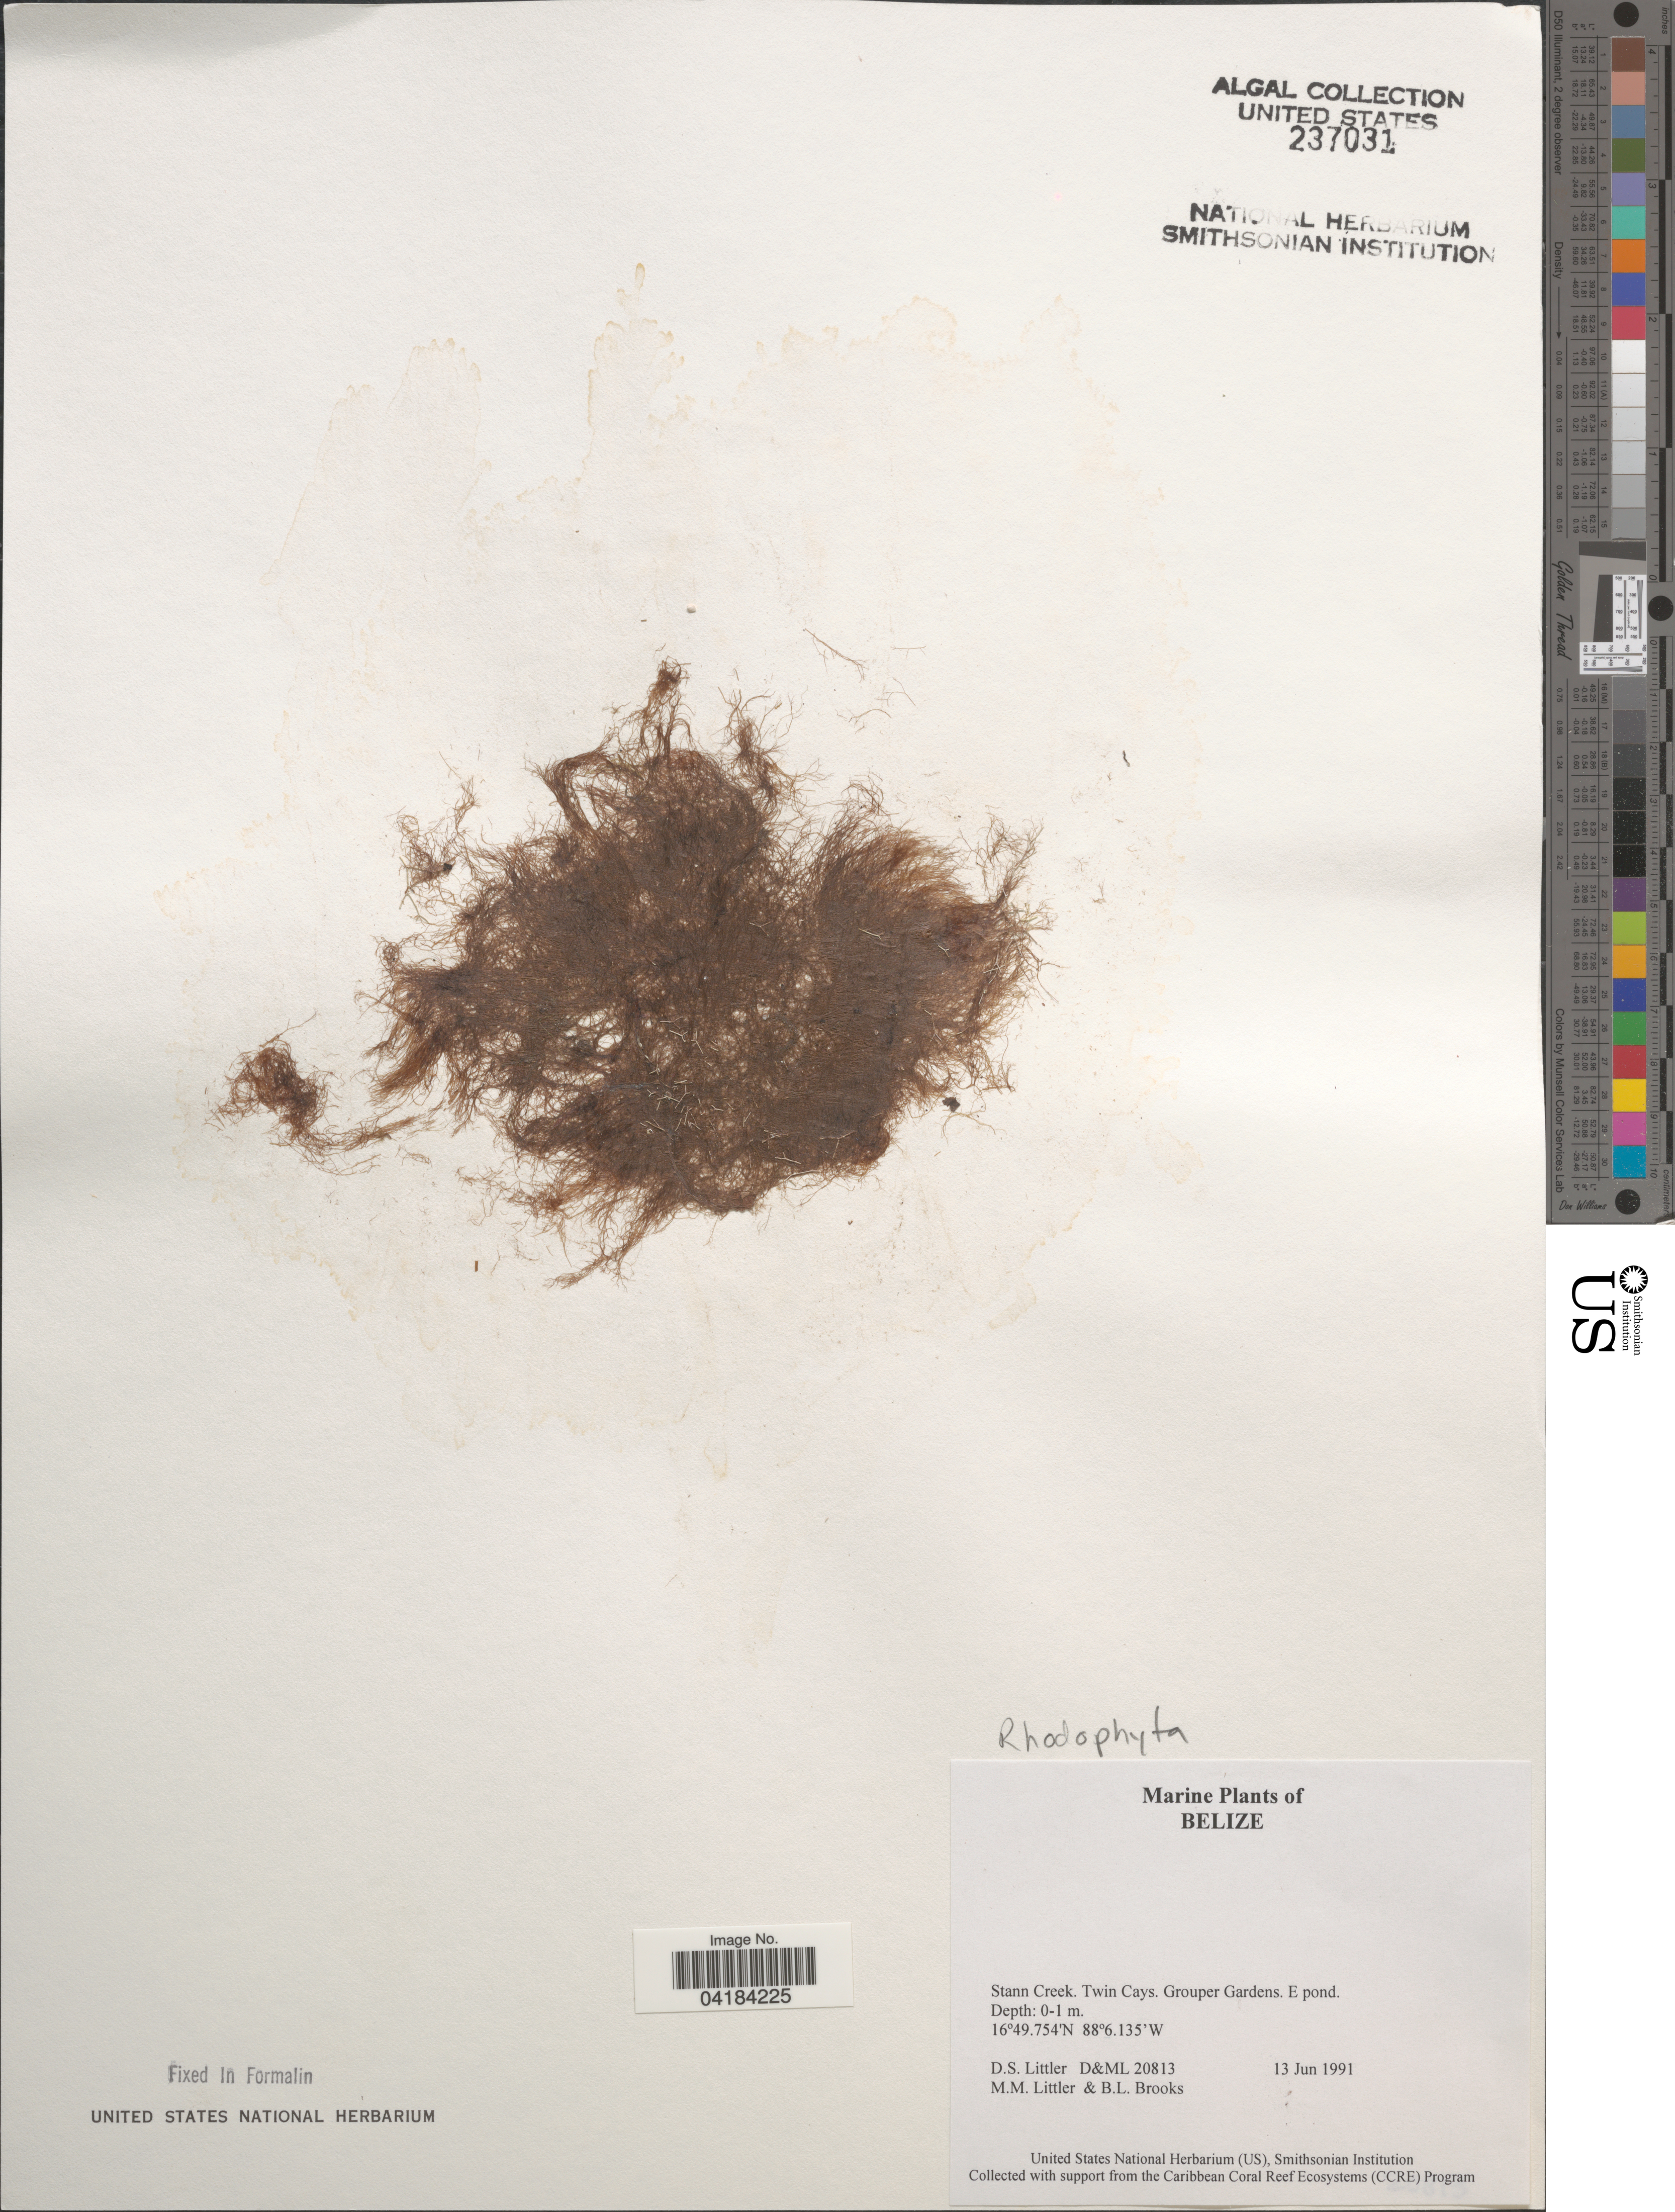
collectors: D. S. Littler & B. Brooks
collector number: D&ML20813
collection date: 1991-06-13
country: Belize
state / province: Stann Creek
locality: Twin Cays. Grouper Gardens. E pond.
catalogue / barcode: US 237031